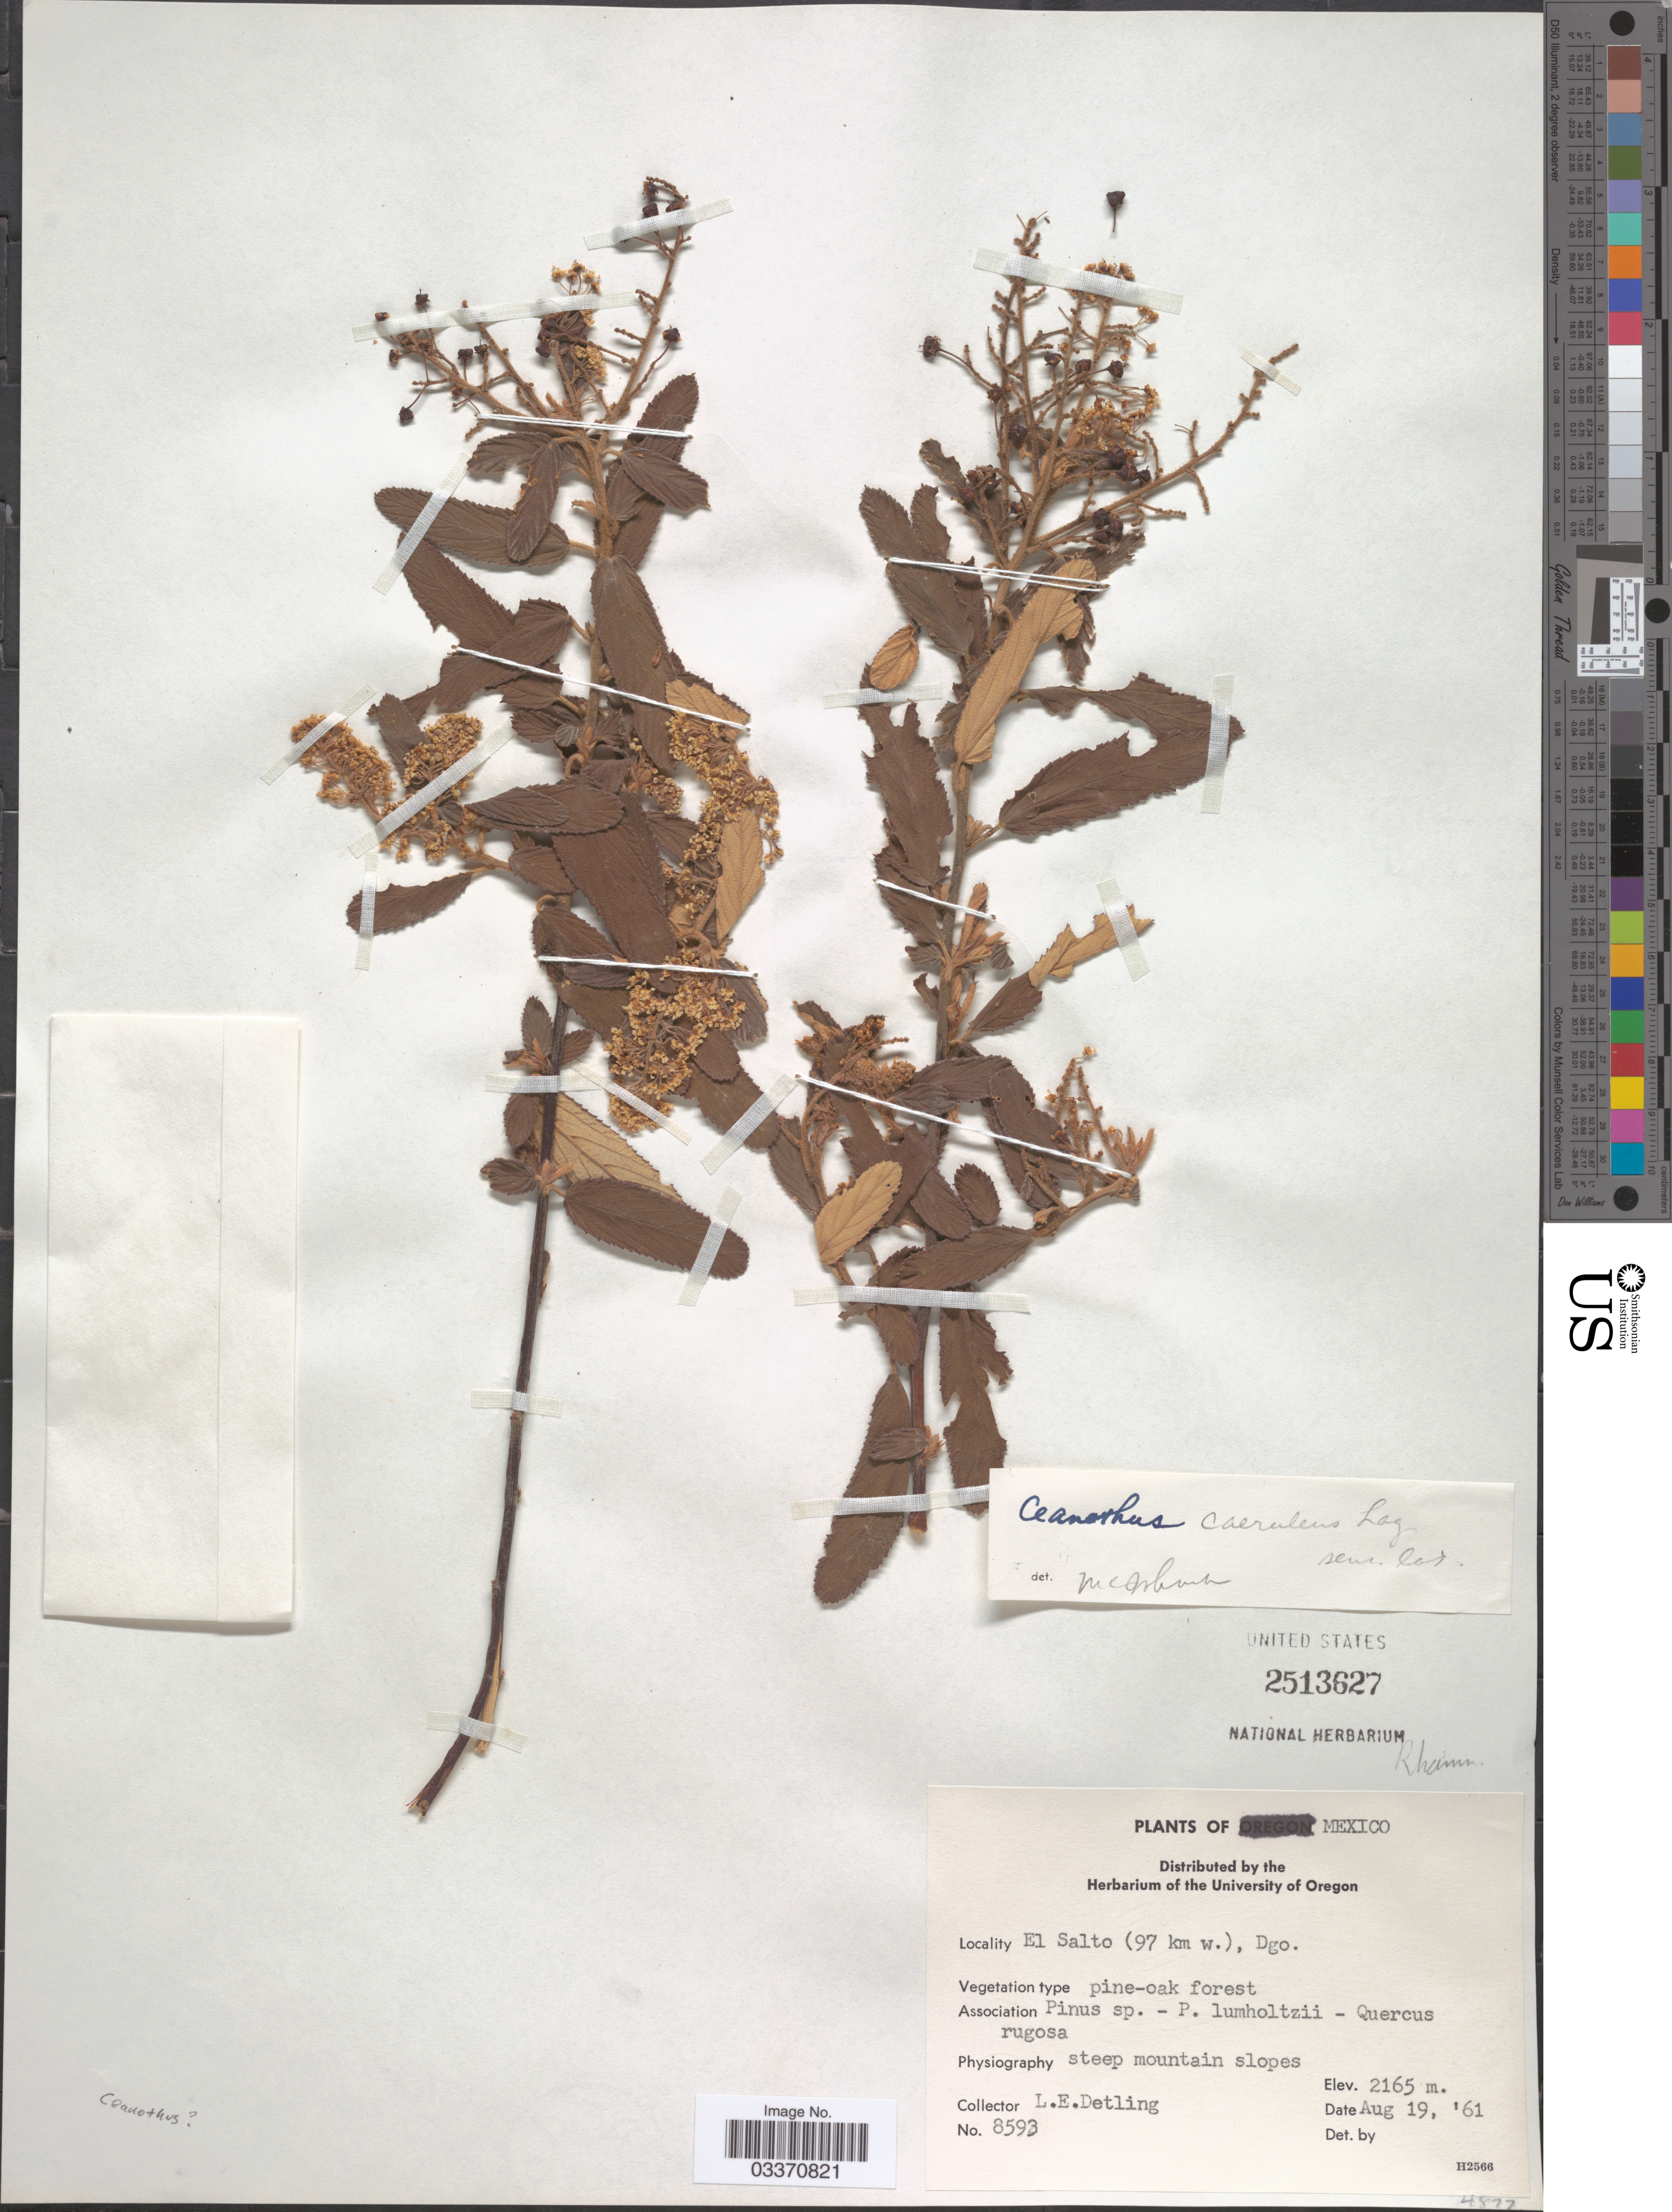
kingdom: Plantae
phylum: Tracheophyta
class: Magnoliopsida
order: Rosales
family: Rhamnaceae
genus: Ceanothus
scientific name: Ceanothus caeruleus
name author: Lag.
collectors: L. E. Detling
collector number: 8593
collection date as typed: Transcribed d/m/y: 19/8/61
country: Mexico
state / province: Durango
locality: El Salto (97 km w.).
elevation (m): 2165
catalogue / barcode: US 2513627